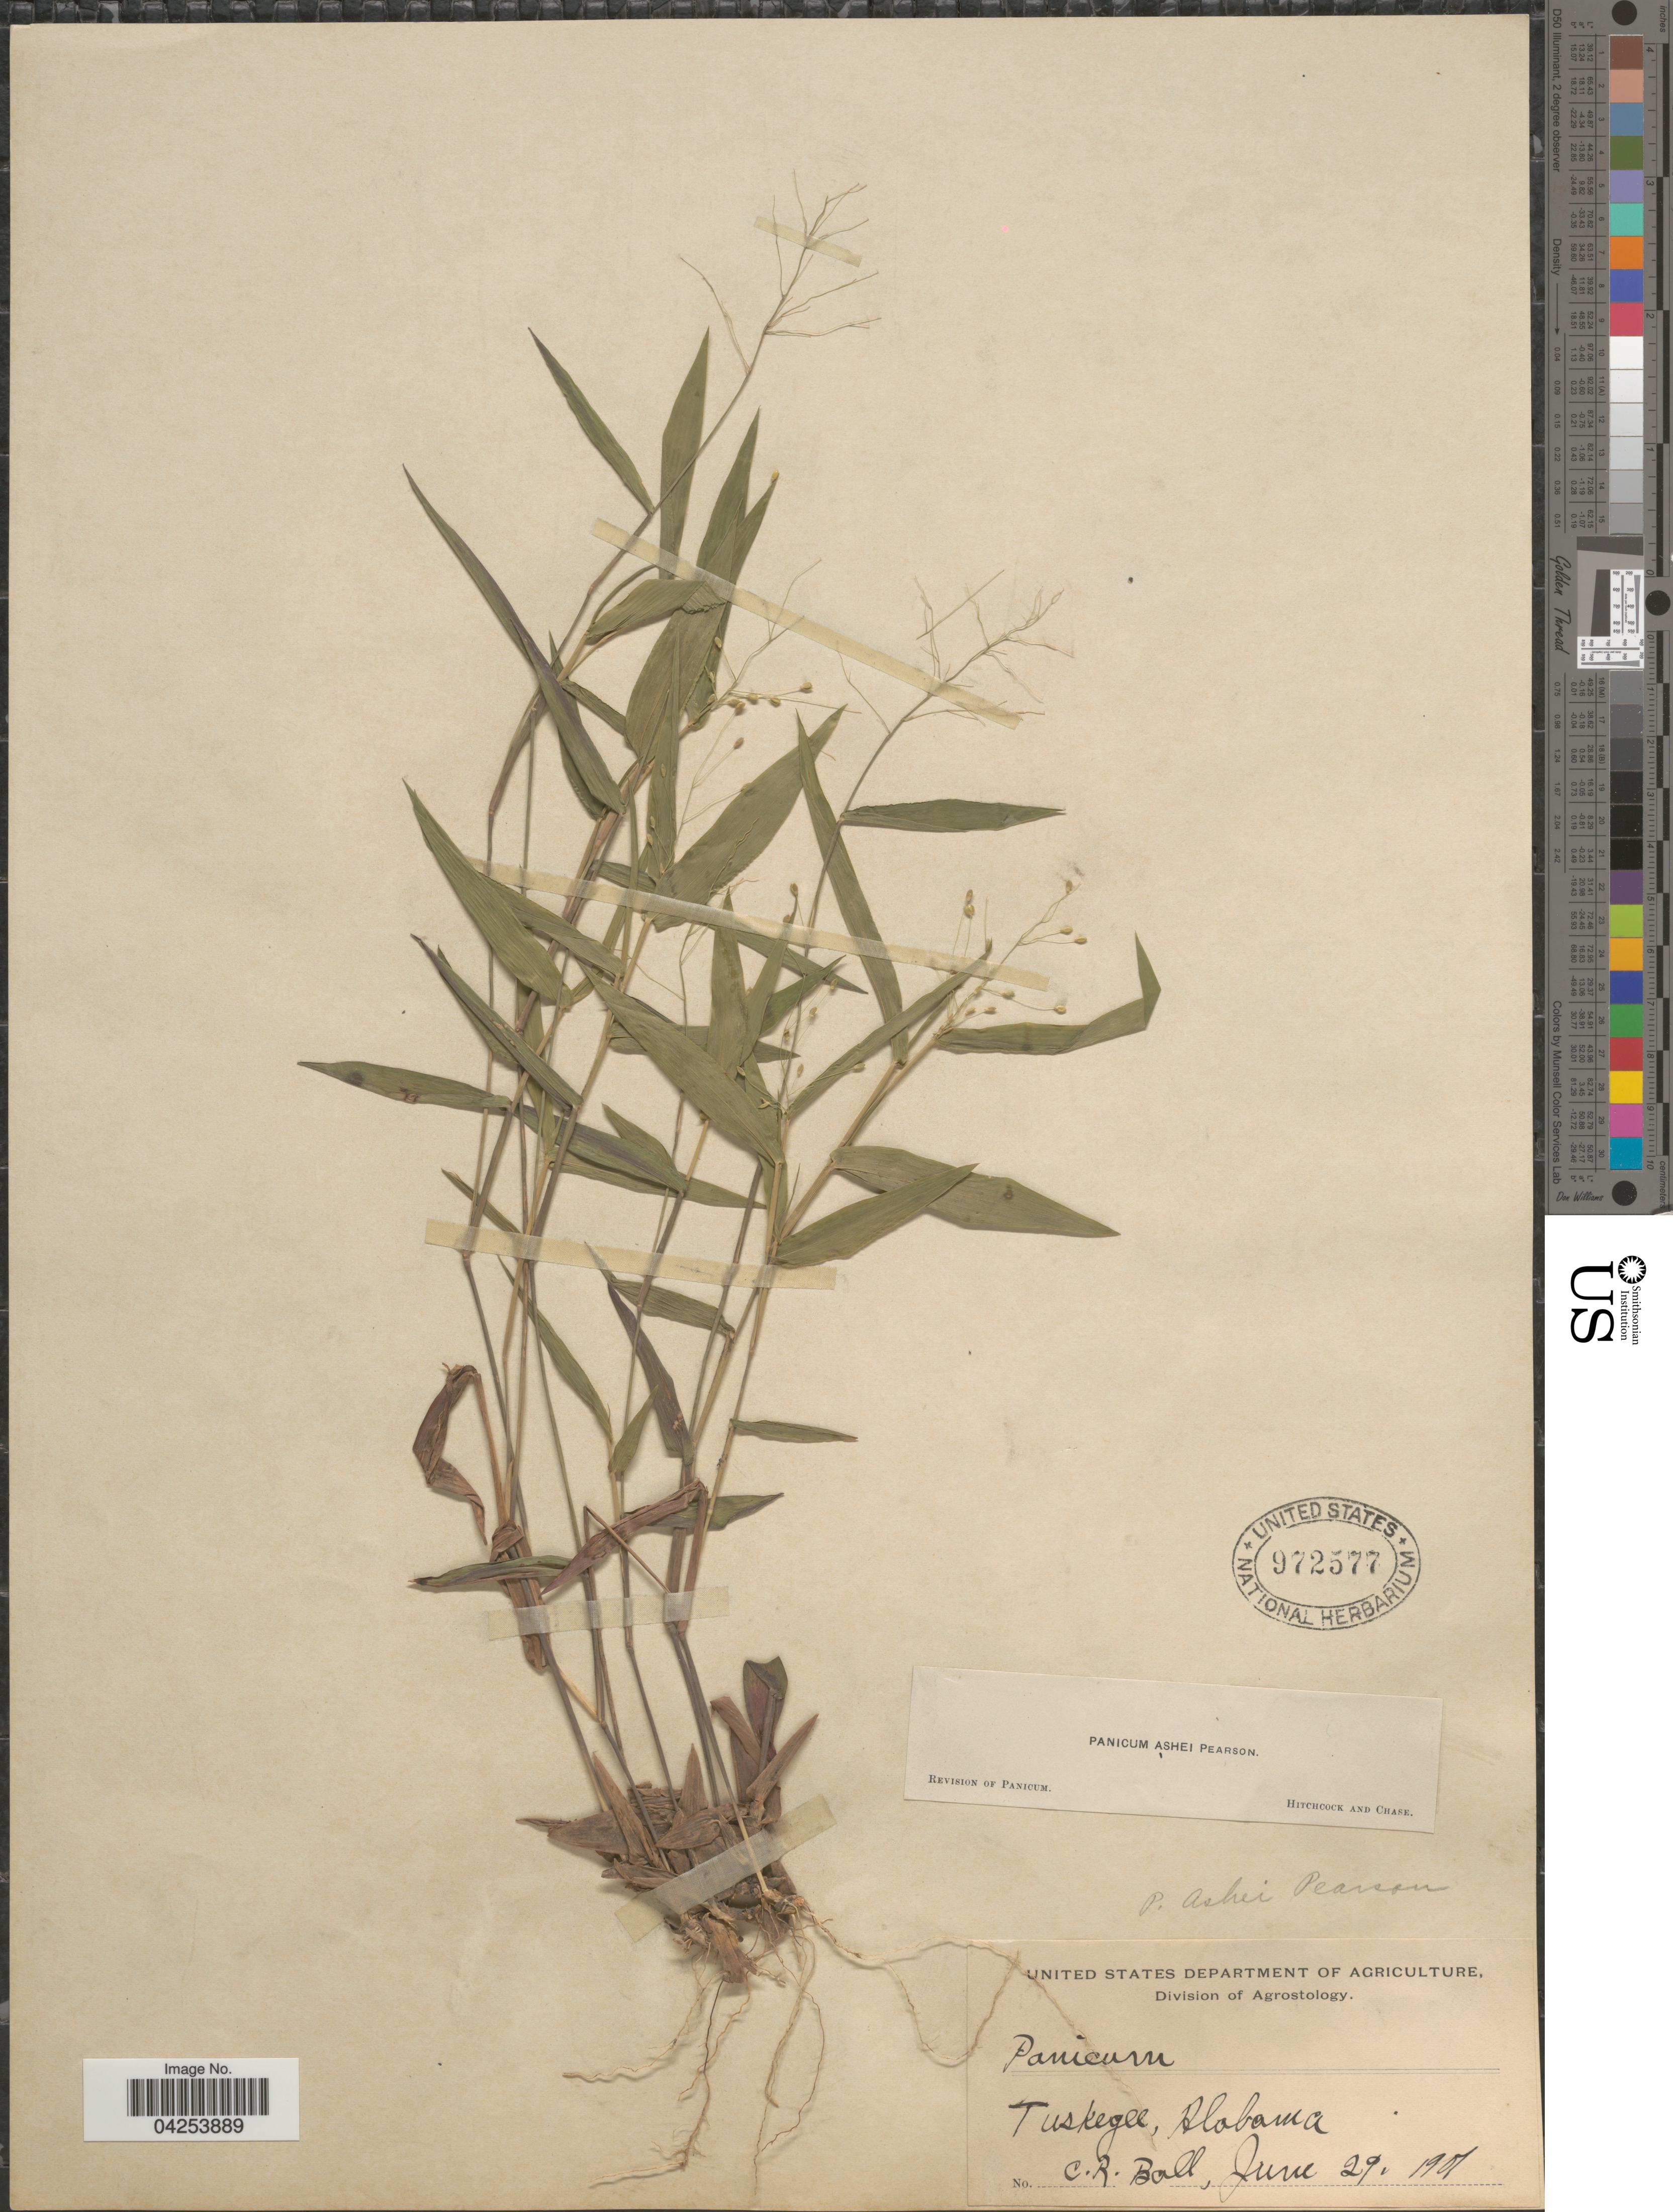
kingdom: Plantae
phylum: Tracheophyta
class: Liliopsida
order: Poales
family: Poaceae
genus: Dichanthelium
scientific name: Dichanthelium commutatum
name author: (Schult.) Gould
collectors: C. R. Ball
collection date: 1907-06-29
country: United States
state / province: Alabama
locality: Tuskegee.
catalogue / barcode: US 972577